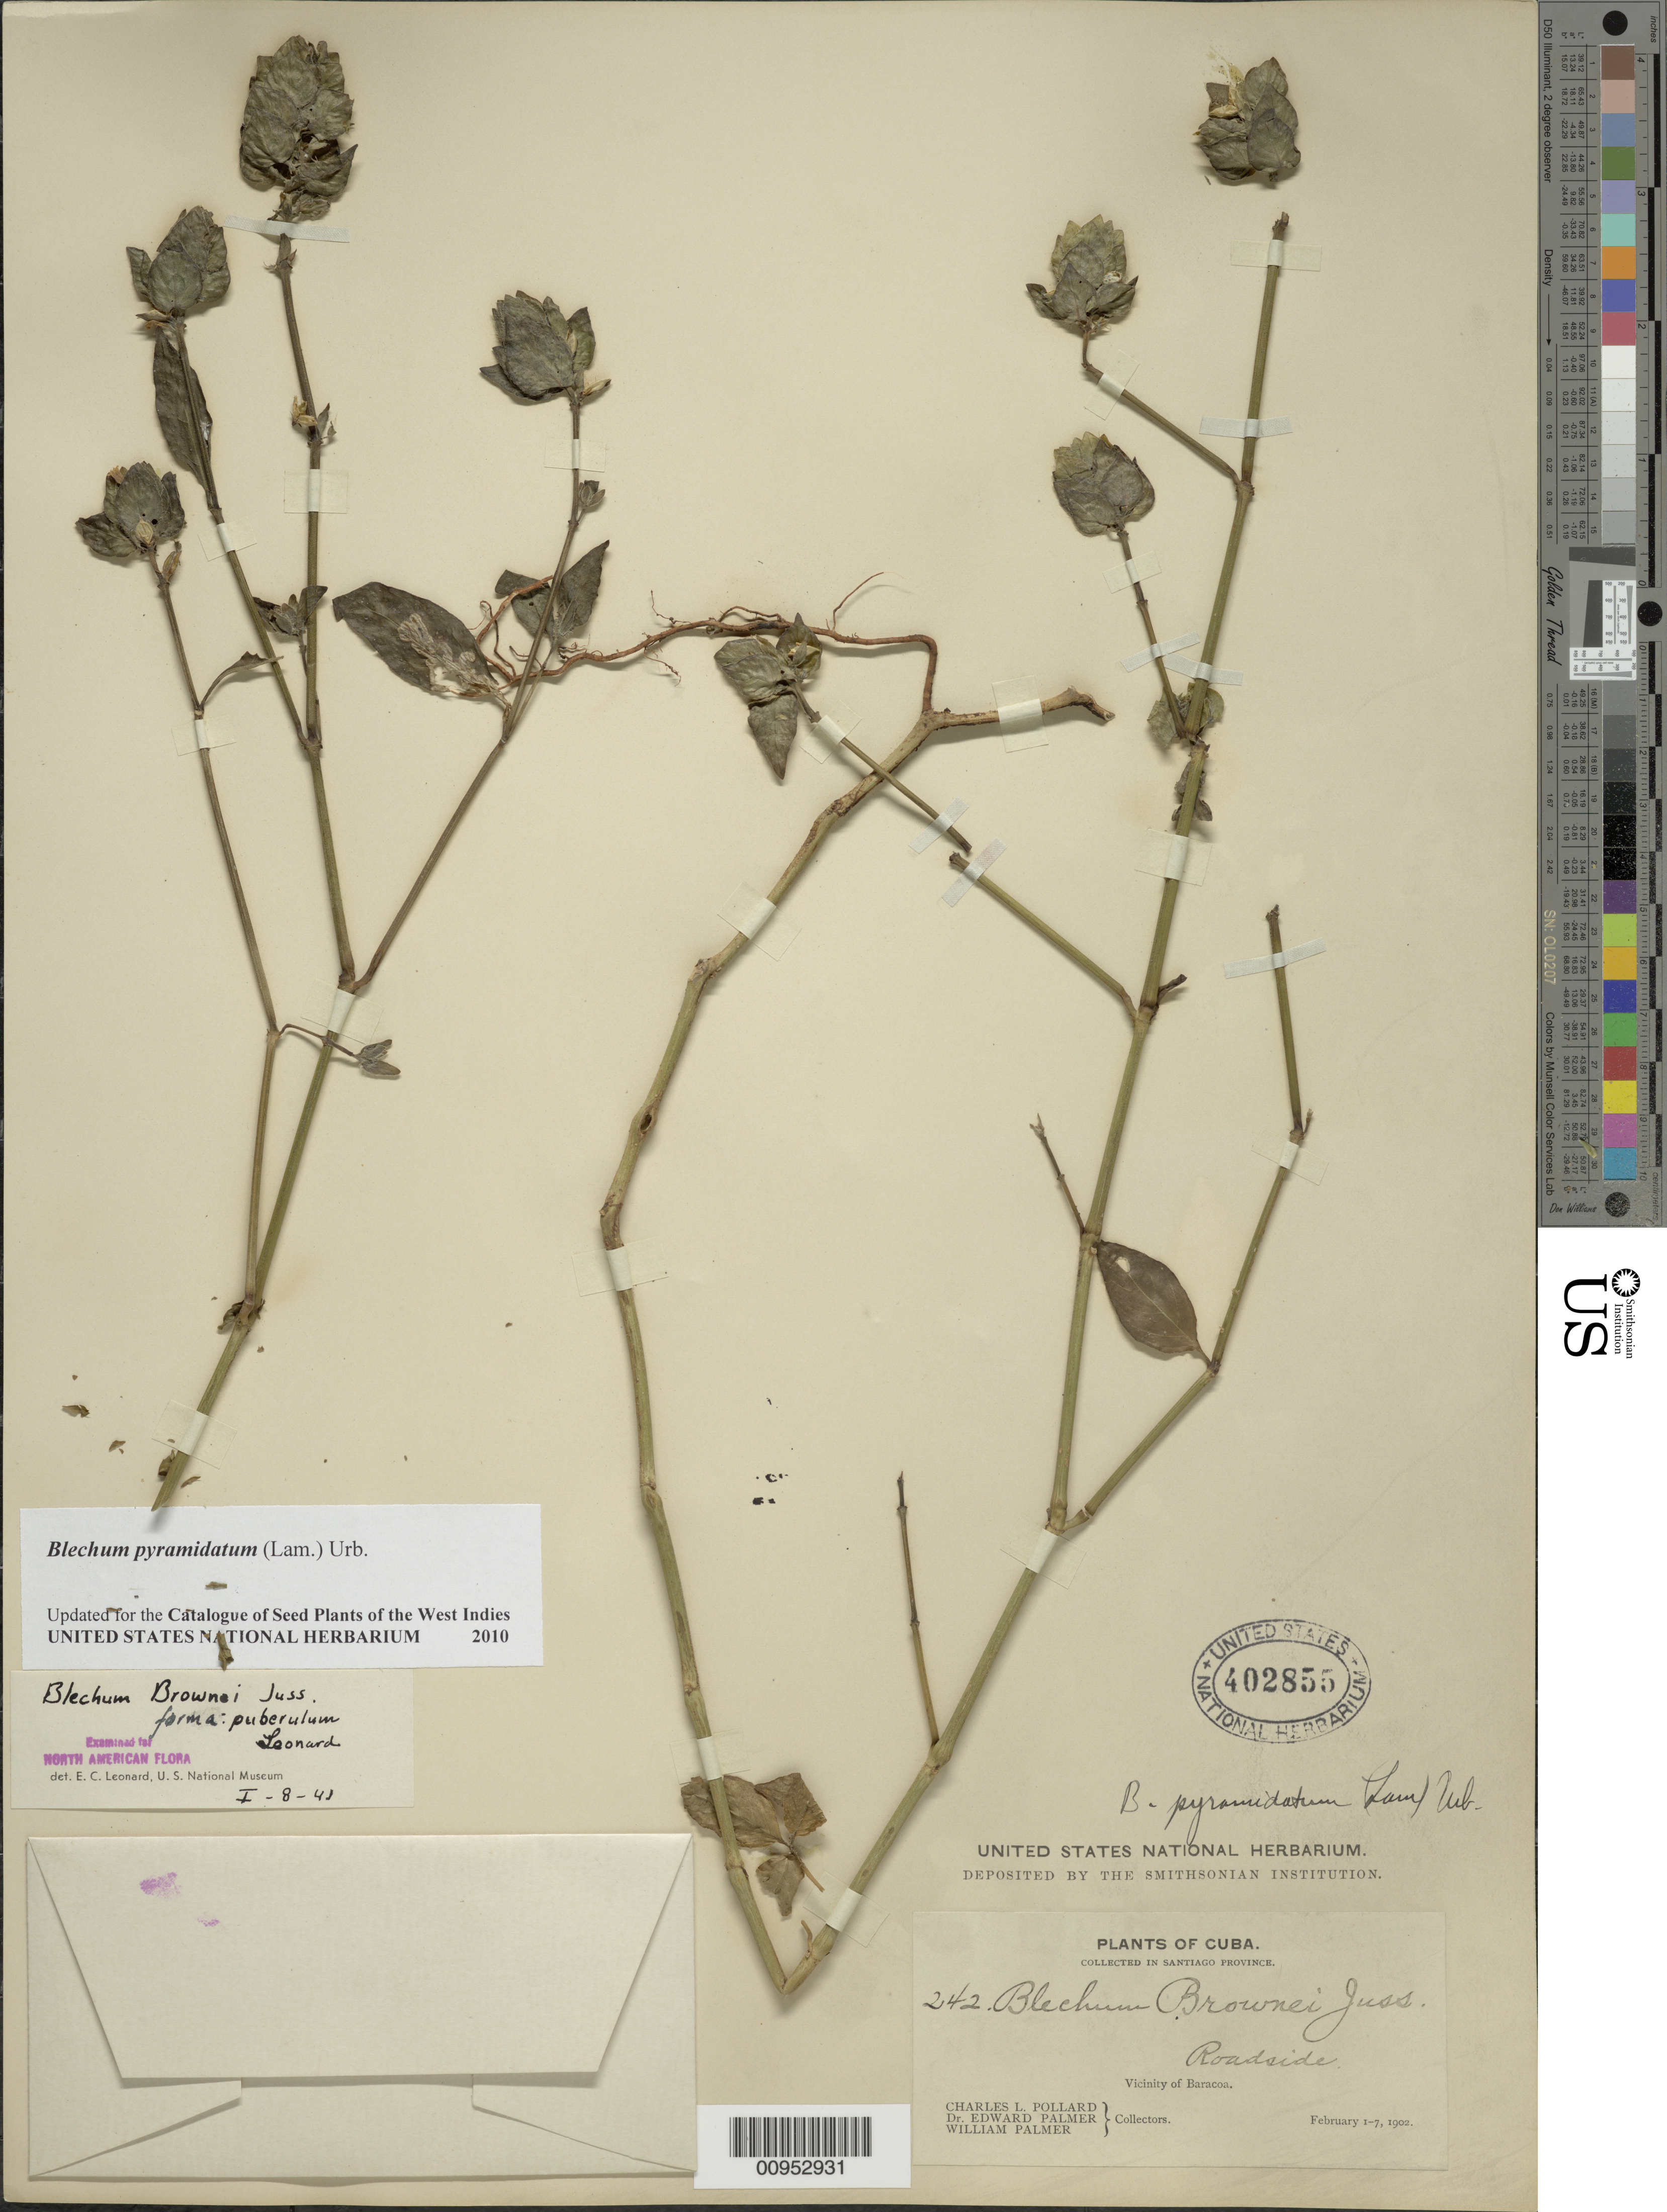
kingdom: Plantae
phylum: Tracheophyta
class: Magnoliopsida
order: Lamiales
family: Acanthaceae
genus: Blechum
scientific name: Blechum pyramidatum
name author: (Lam.) Urb.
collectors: C. L. Pollard, E. Palmer & W. Palmer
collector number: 242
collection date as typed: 01 Feb 1902 to 07 Feb 1902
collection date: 1902-02-01/1902-02-07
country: Cuba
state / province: Santiago de Cuba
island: Cuba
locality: Vicinity of Baracoa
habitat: Roadside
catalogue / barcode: US 402855